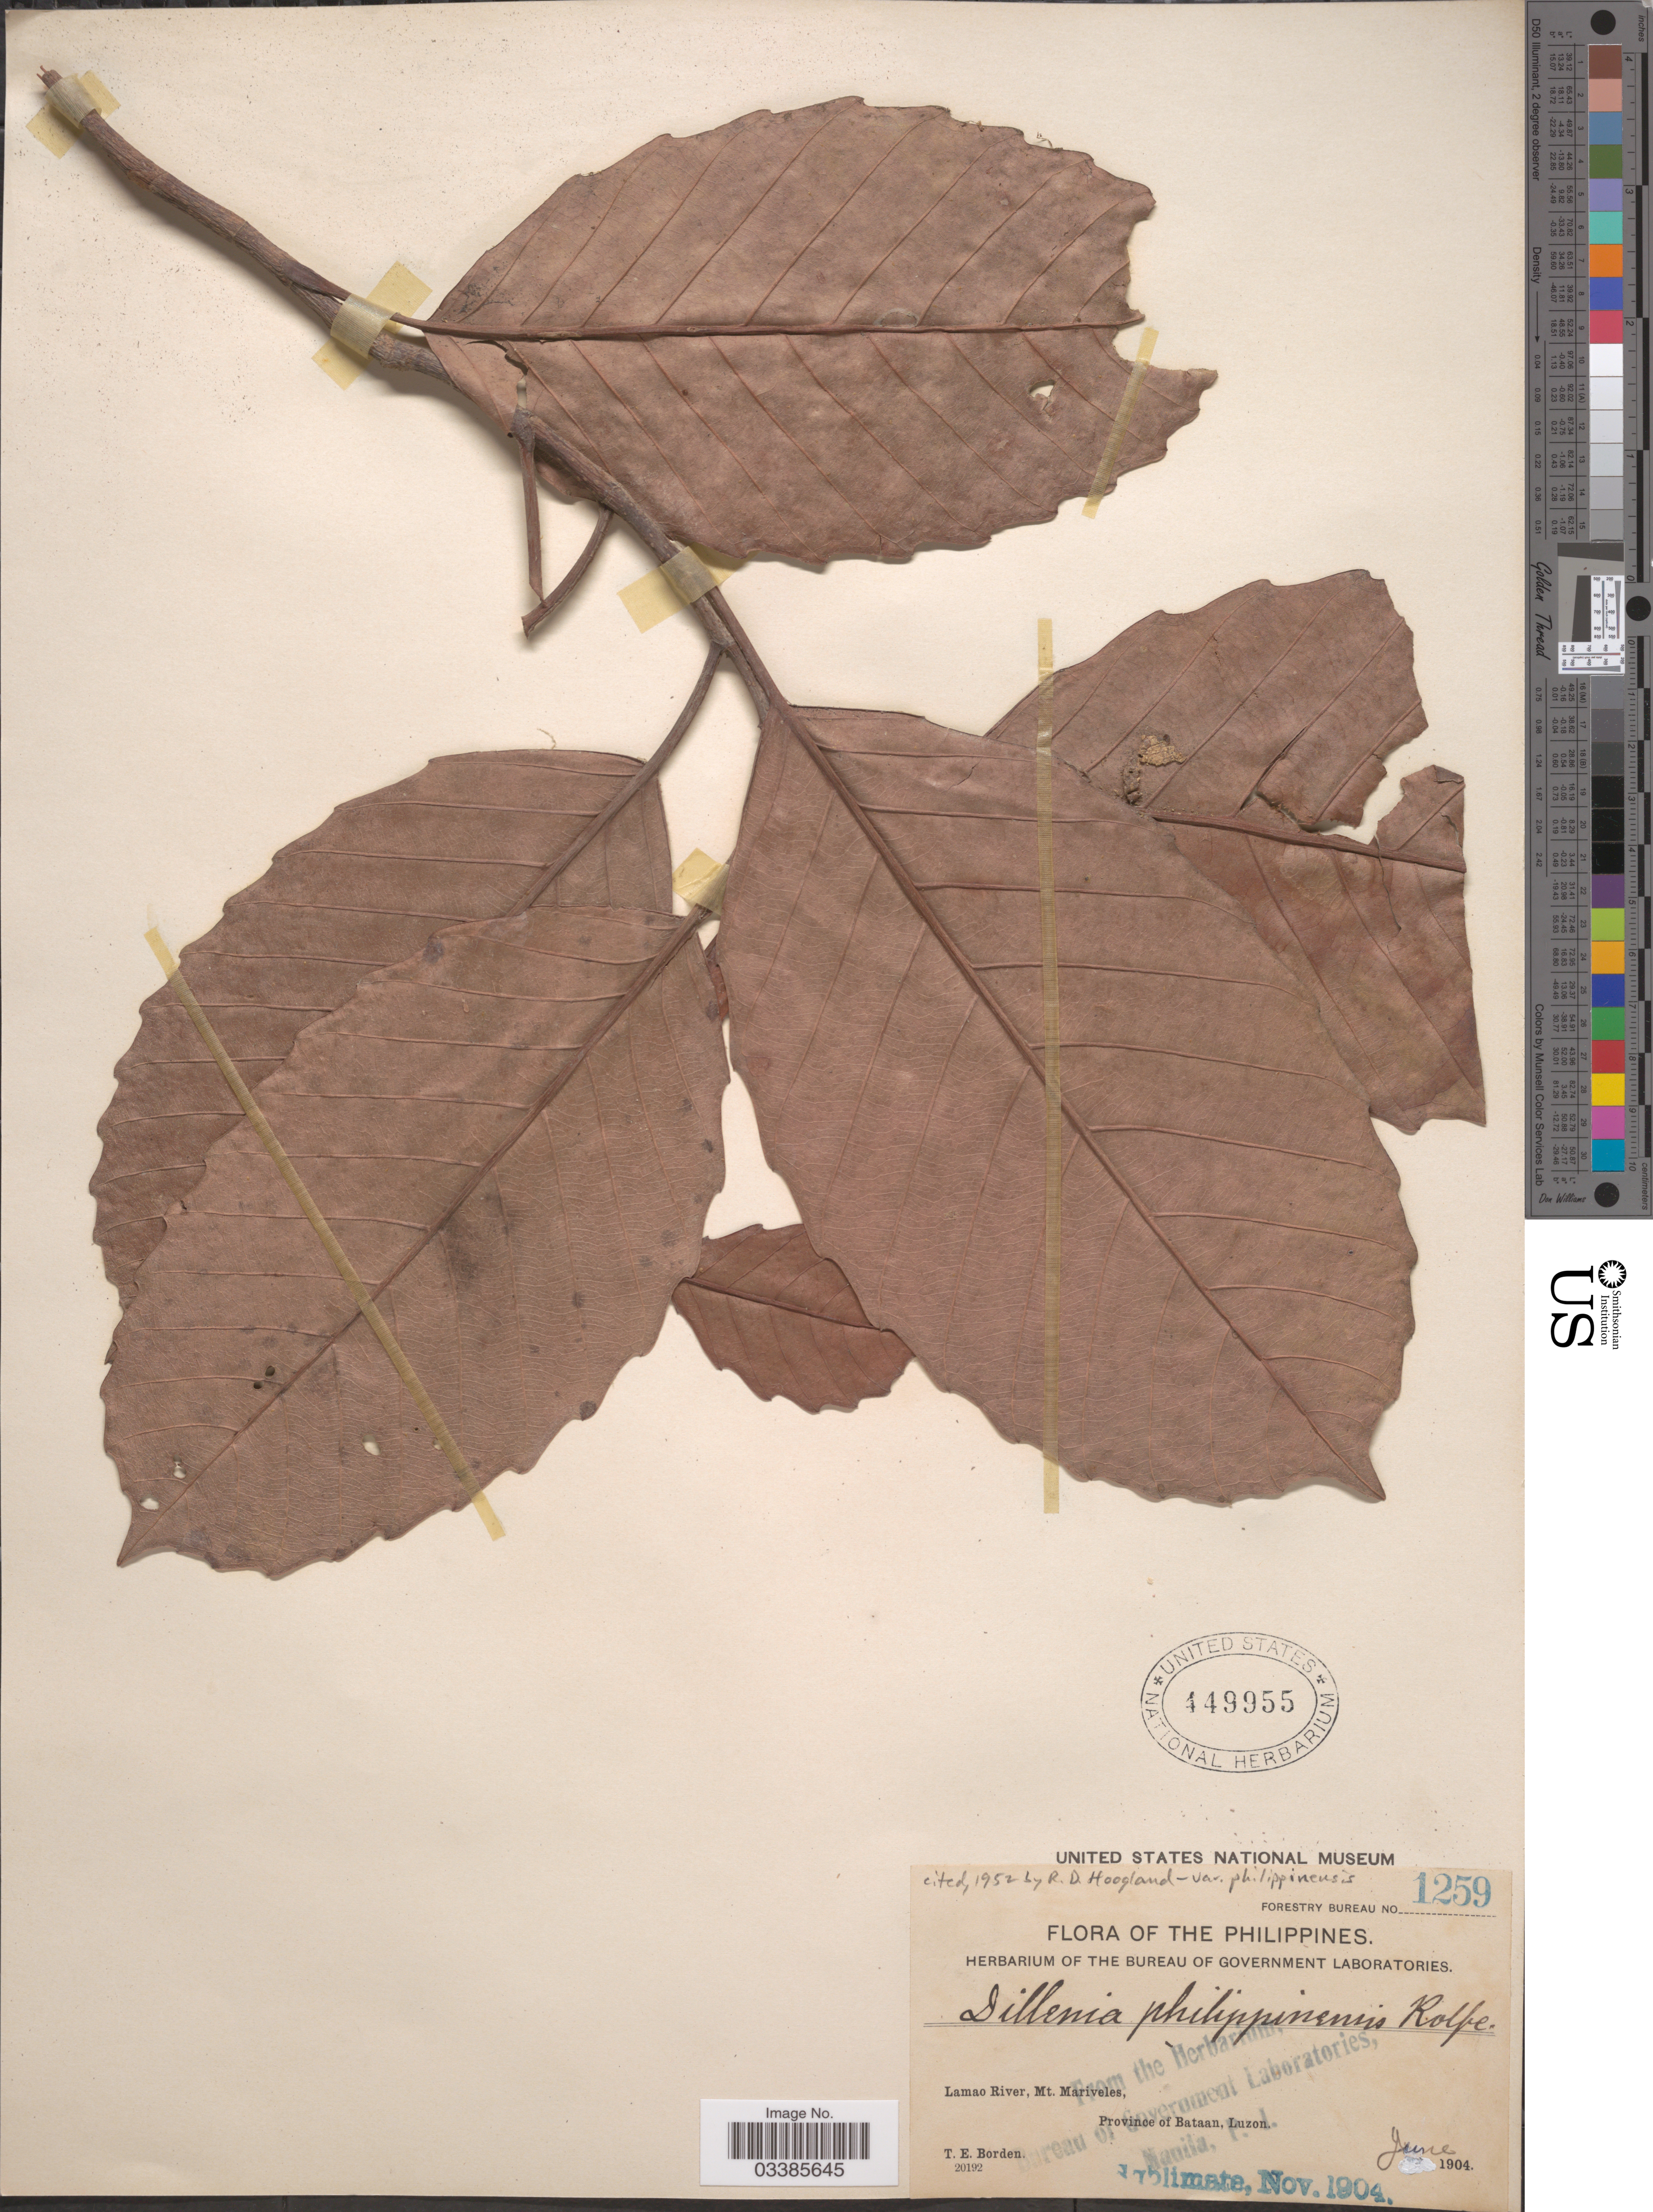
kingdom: Plantae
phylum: Tracheophyta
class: Magnoliopsida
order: Dilleniales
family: Dilleniaceae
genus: Dillenia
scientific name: Dillenia philippinensis var. philippinensis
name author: Rolfe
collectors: T. E. Borden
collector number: Forestry Bureau 1259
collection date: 1904-06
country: Philippines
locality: Lamao River, Mt. Mariveles, Province of Bataan, Luzon.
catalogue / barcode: US 449955